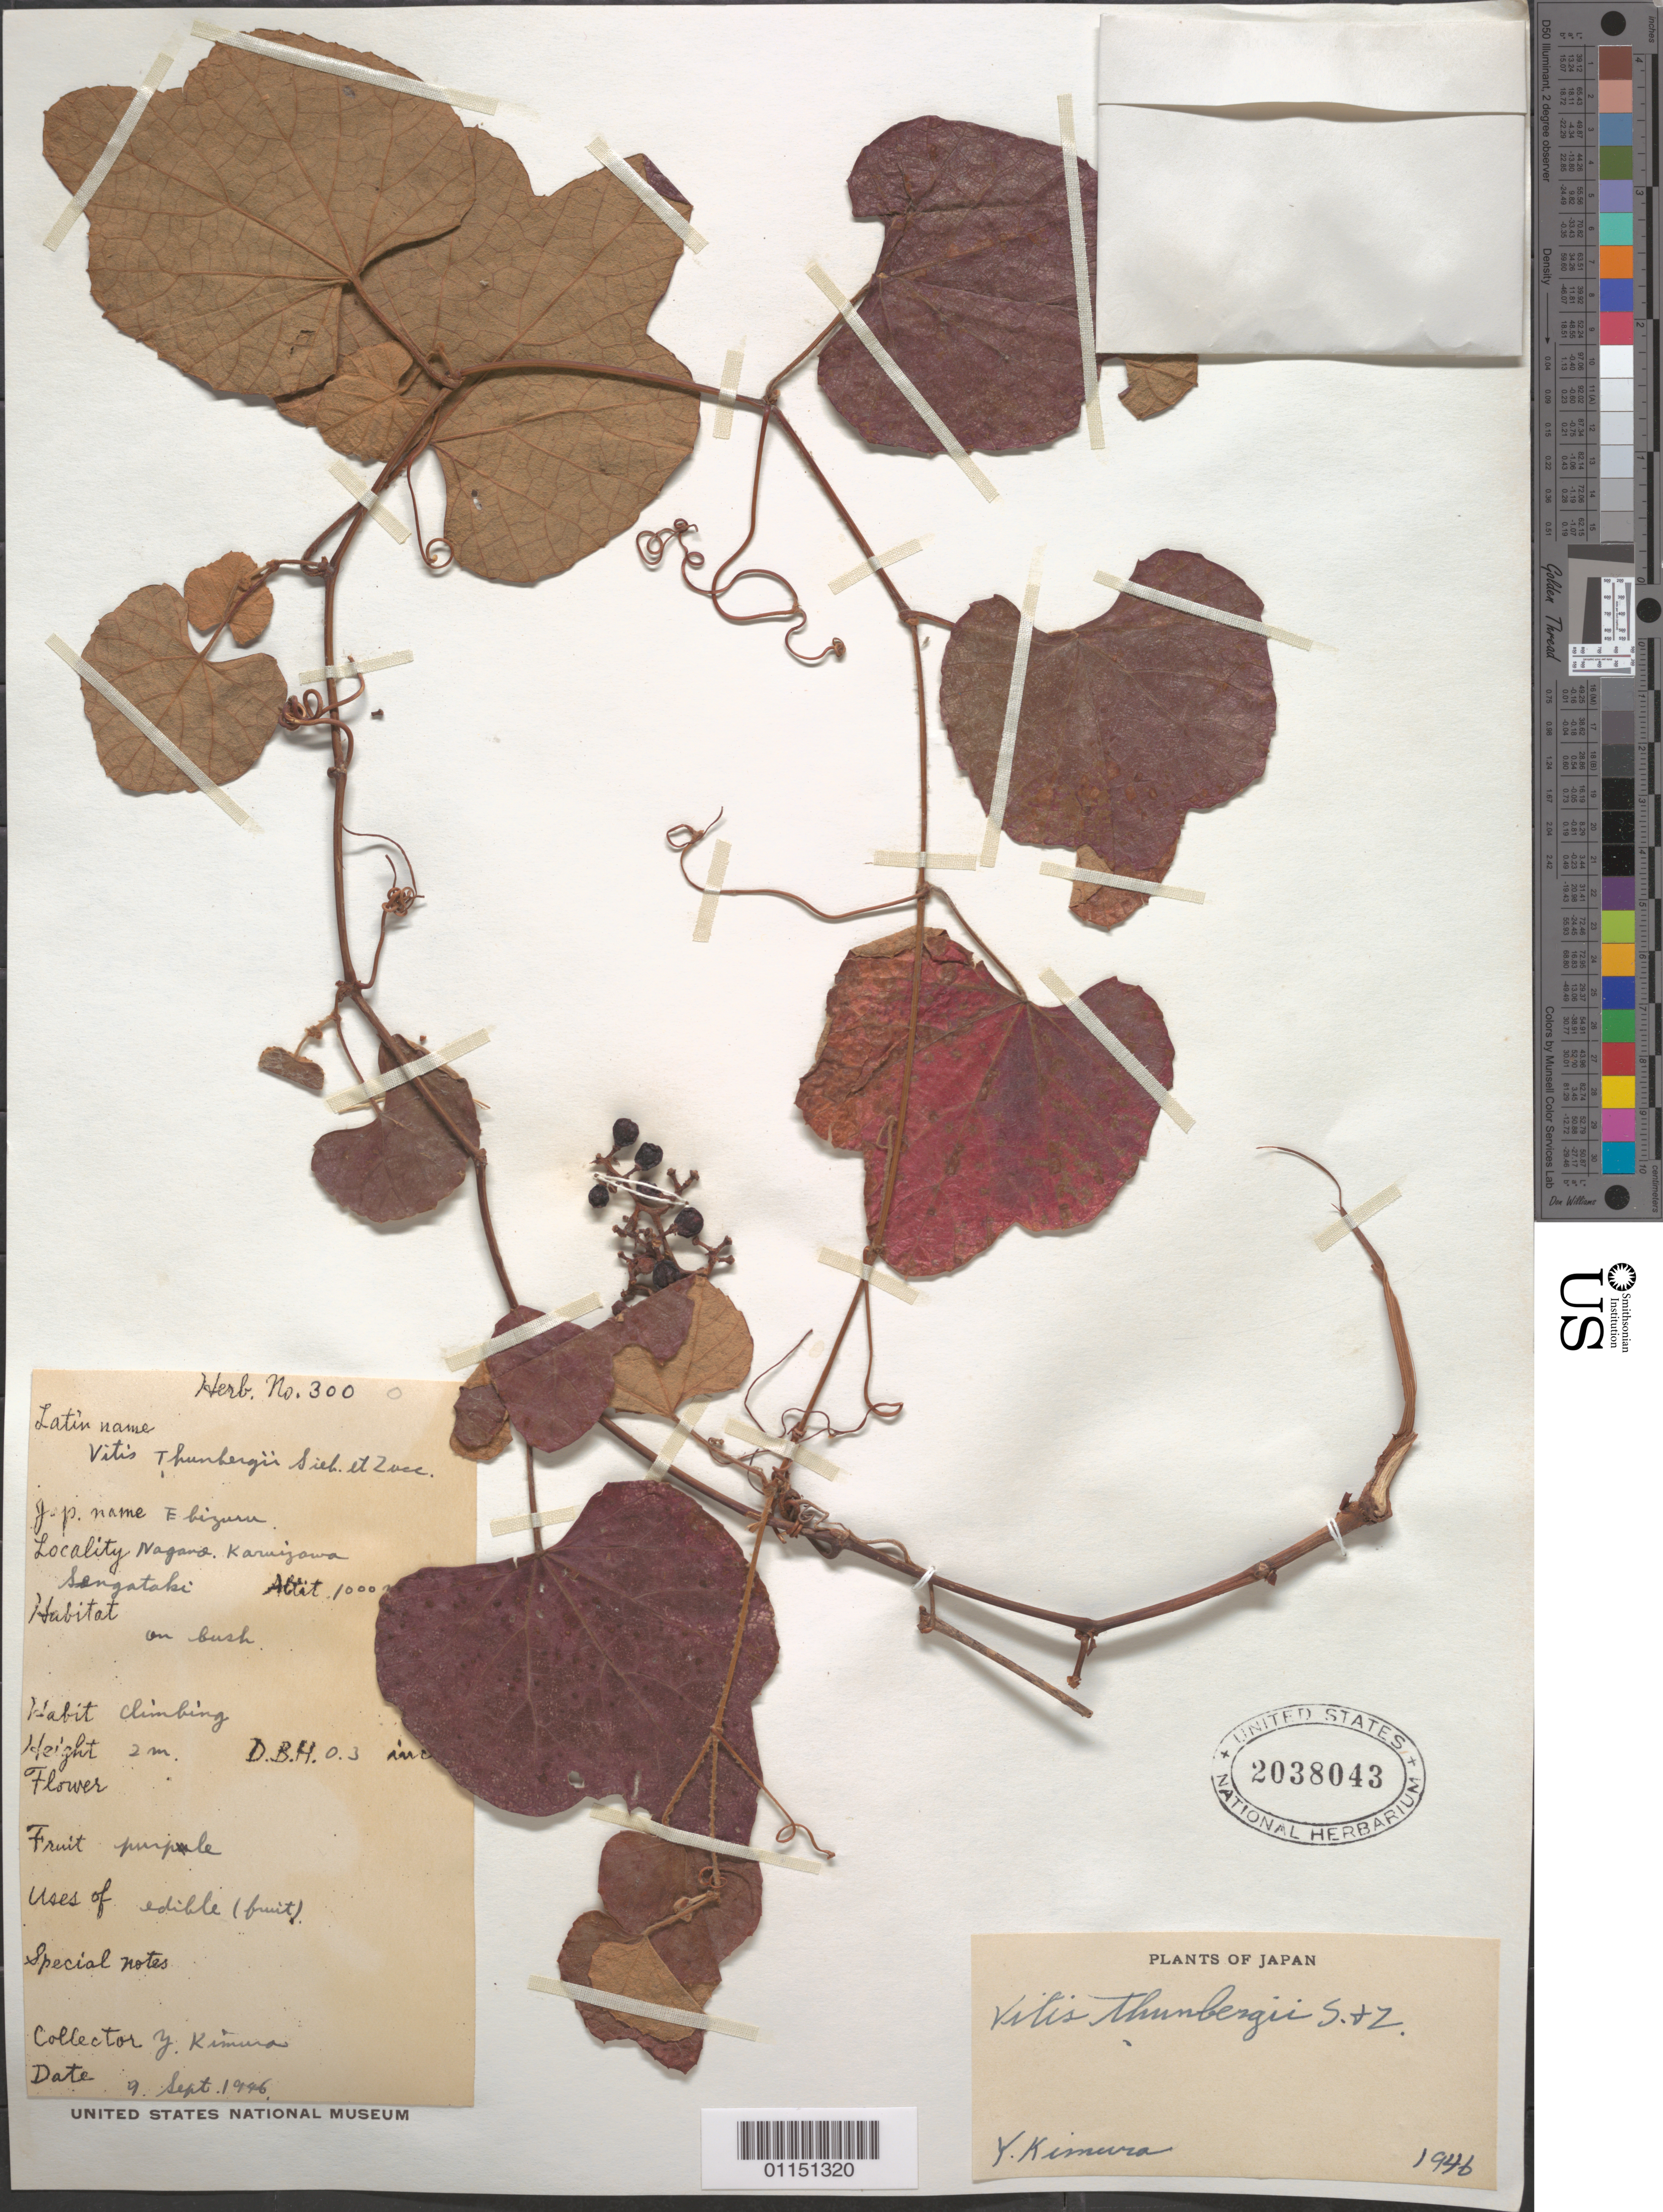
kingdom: Plantae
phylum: Tracheophyta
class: Magnoliopsida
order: Vitales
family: Vitaceae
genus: Vitis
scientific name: Vitis thunbergii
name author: Siebold & Zucc.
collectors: Y. Kimura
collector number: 300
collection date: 1946-09-09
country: Japan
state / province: Nagano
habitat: Climbing, on bush.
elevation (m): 1000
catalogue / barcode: US 2038043